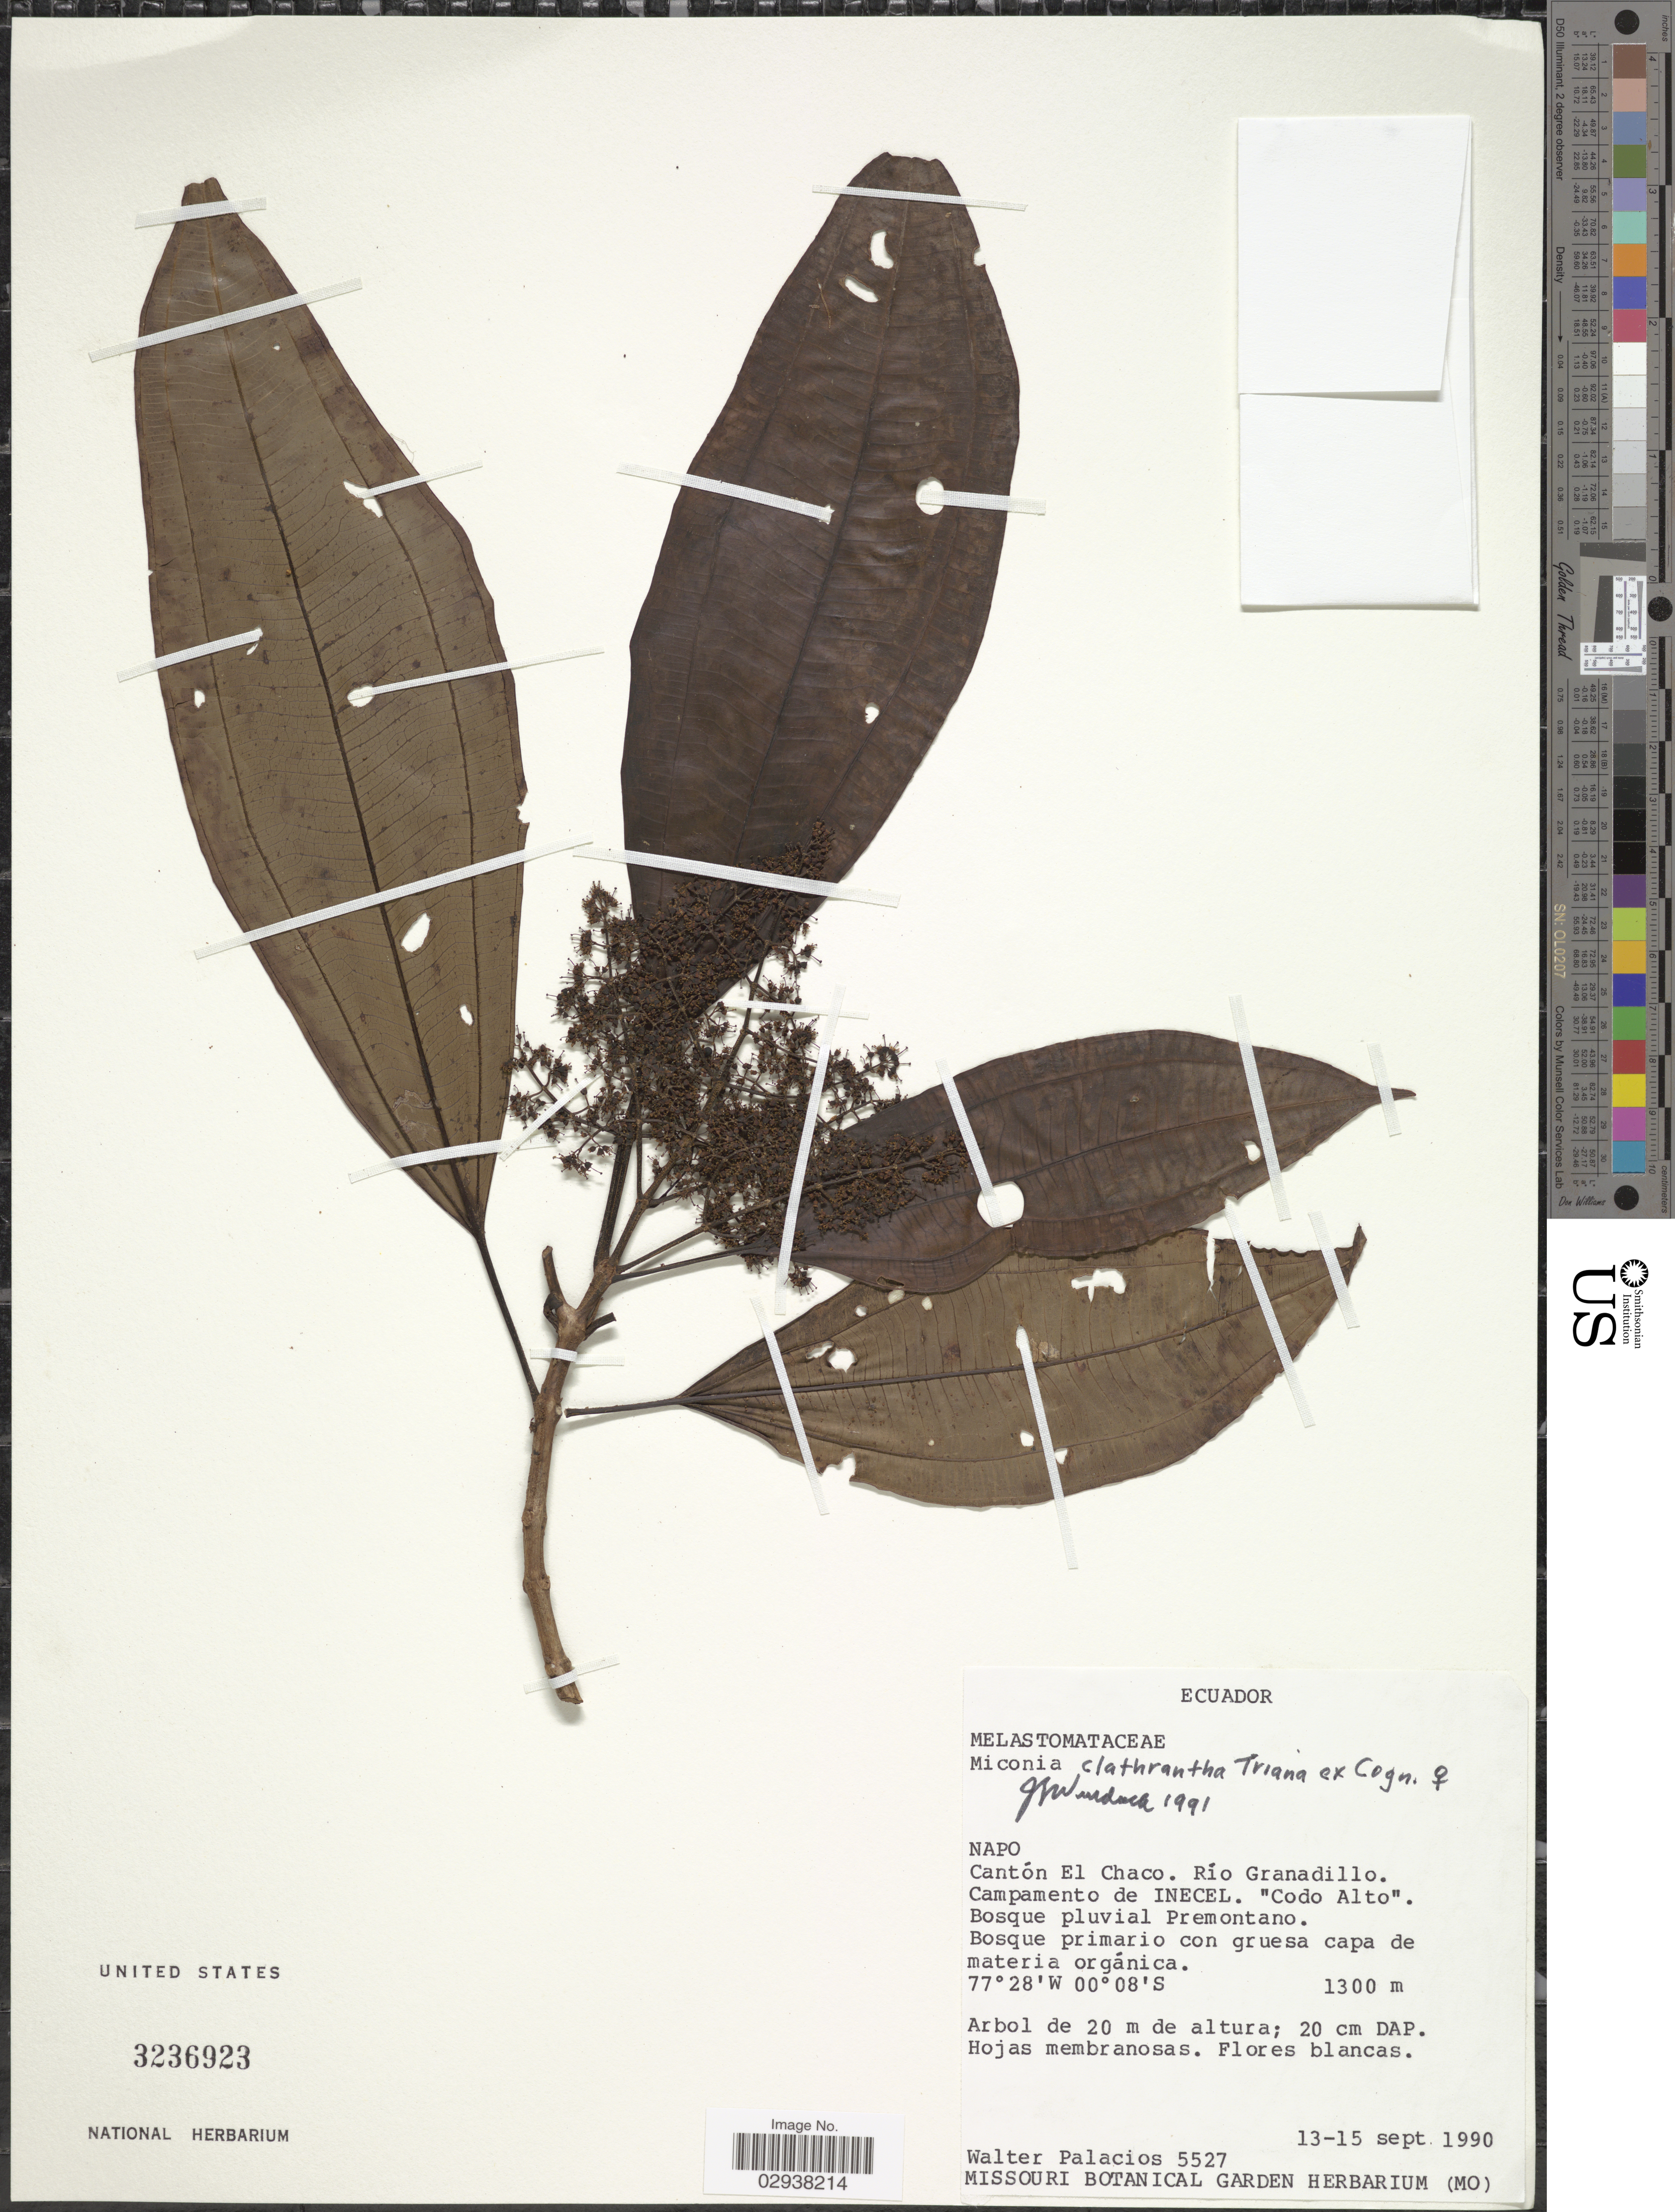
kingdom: Plantae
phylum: Tracheophyta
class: Magnoliopsida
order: Myrtales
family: Melastomataceae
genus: Miconia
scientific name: Miconia clathrantha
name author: Triana ex Cogn. in A. DC.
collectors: W. Palacios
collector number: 5527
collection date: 1990-09-13/1990-09-15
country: Ecuador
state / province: Napo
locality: Cantón El Chaco. Río Granadillo. Campamento de INECEL. "Codo Alto".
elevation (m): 1300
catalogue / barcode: US 3236923